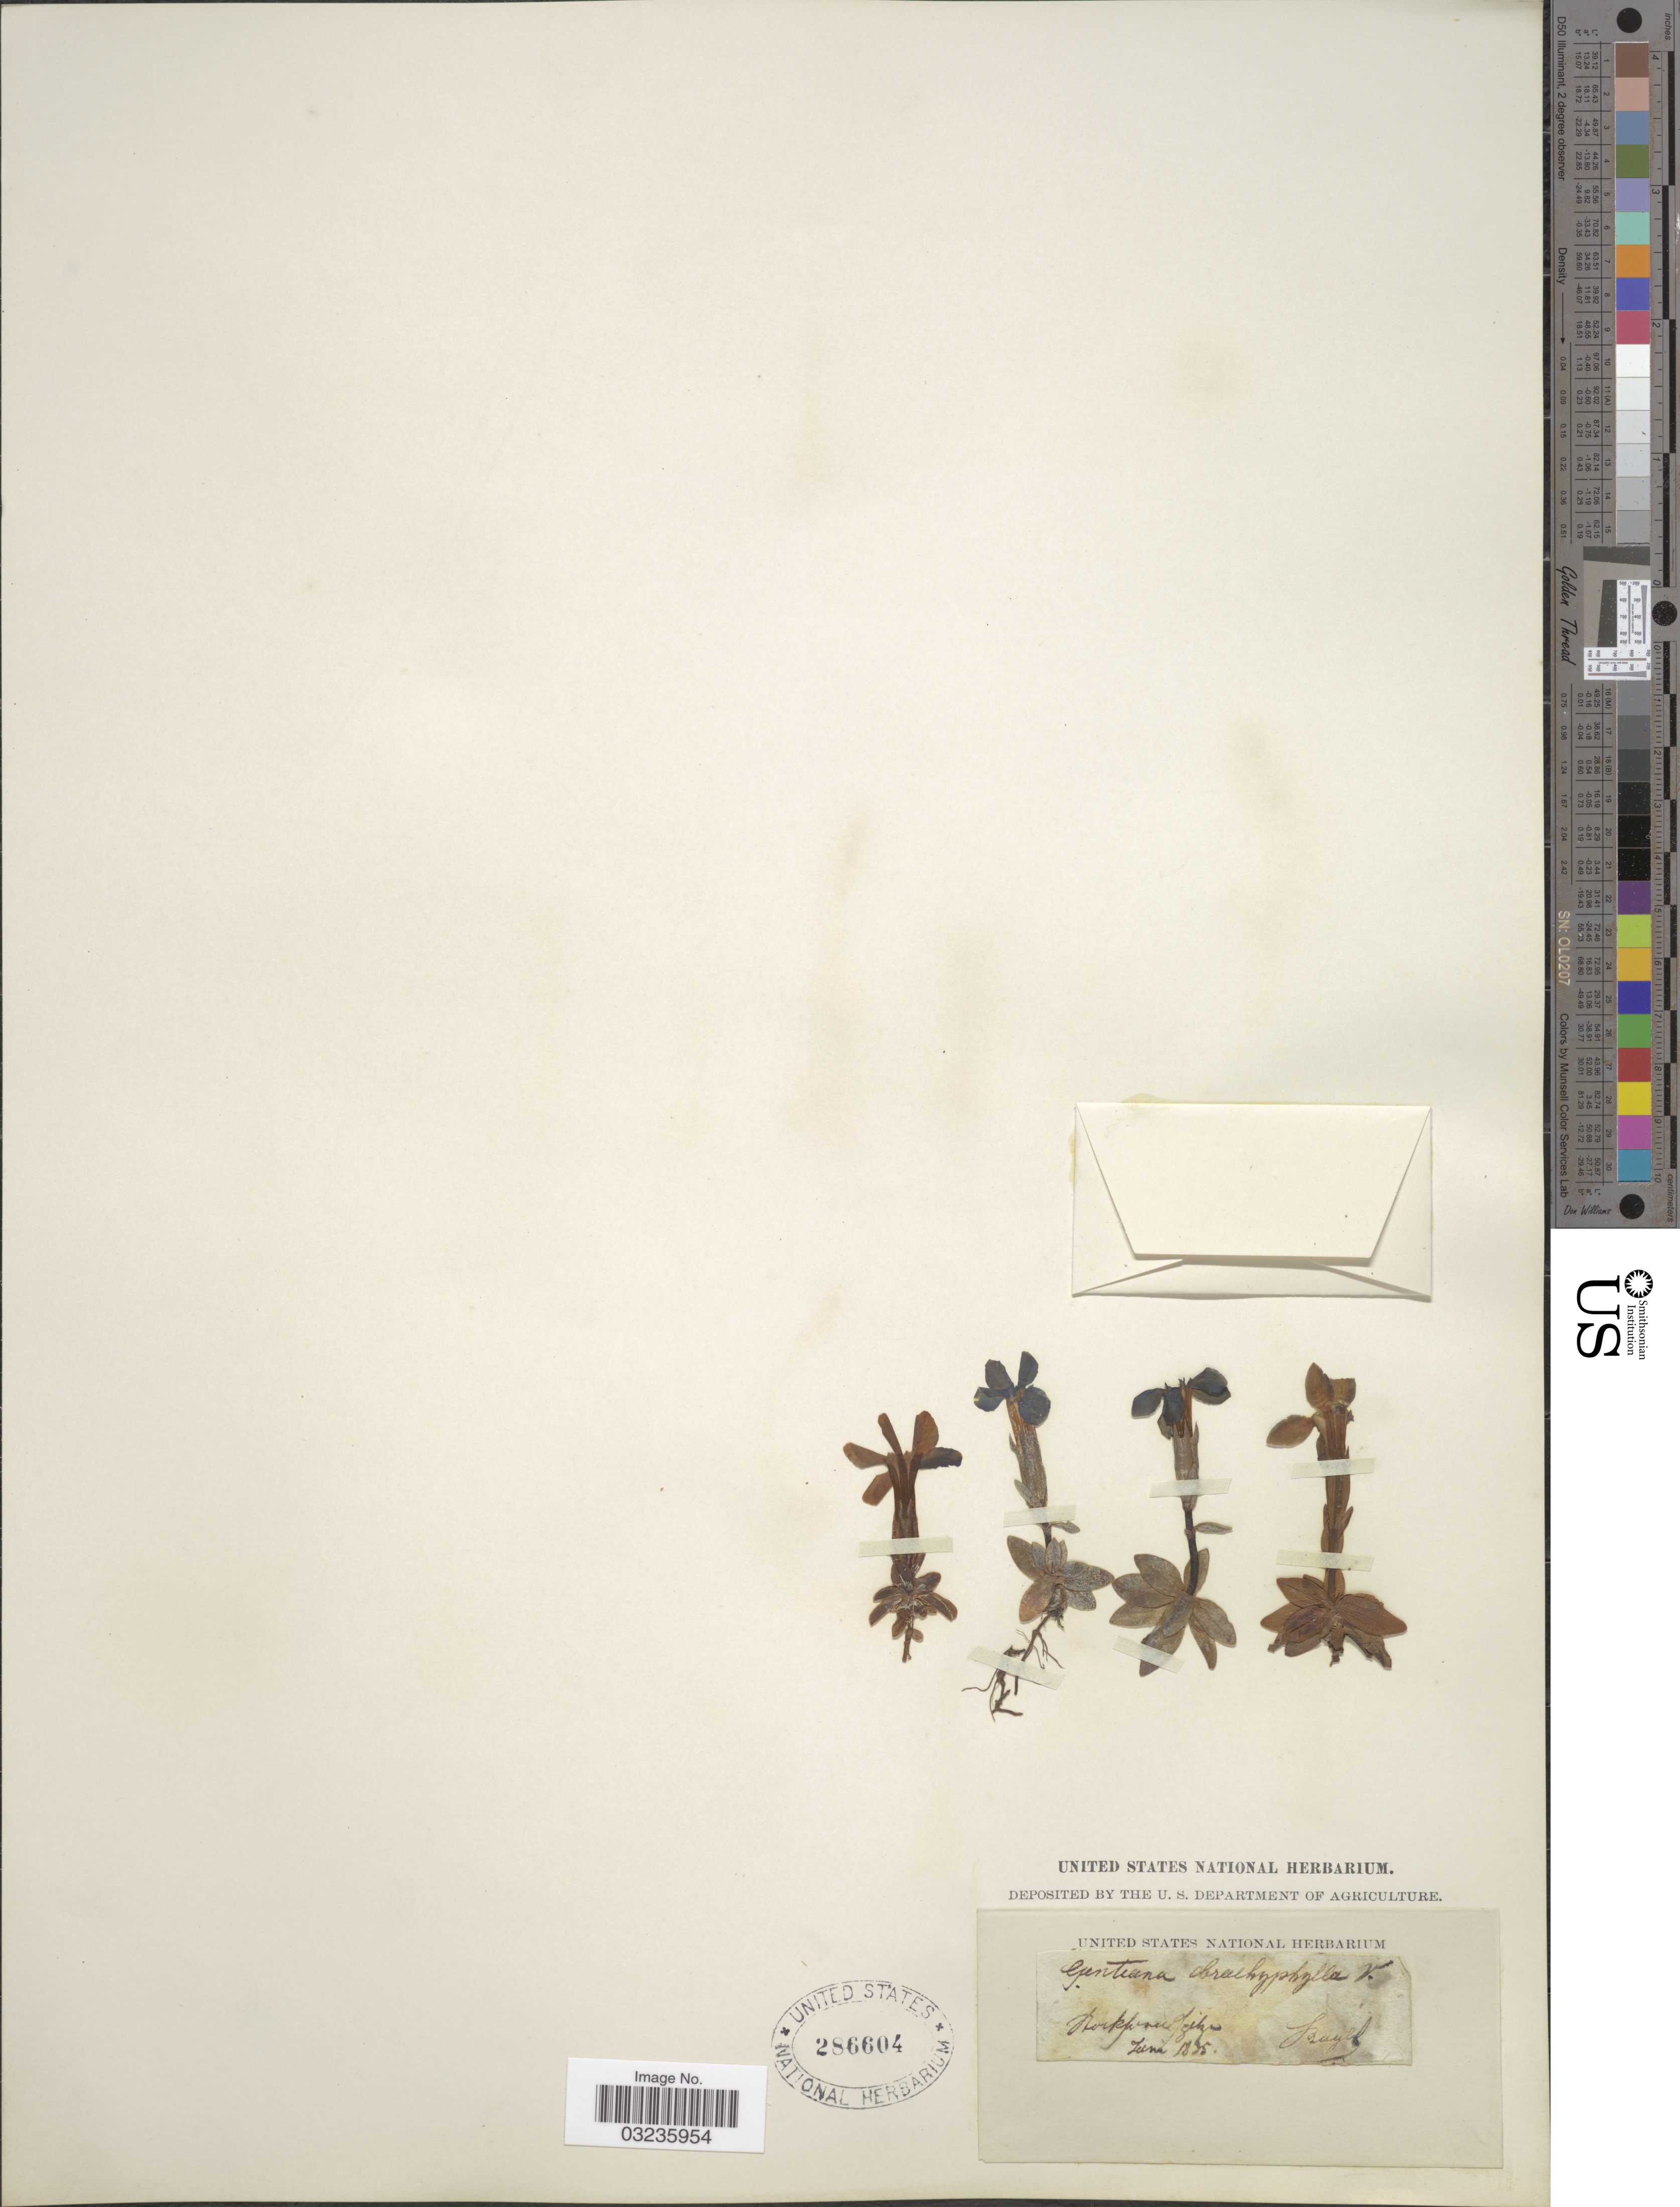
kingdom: Plantae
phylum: Tracheophyta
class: Magnoliopsida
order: Gentianales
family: Gentianaceae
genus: Gentiana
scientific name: Gentiana brachyphylla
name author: Vill.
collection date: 1835-06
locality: Roikp [illegible text].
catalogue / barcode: US 286604